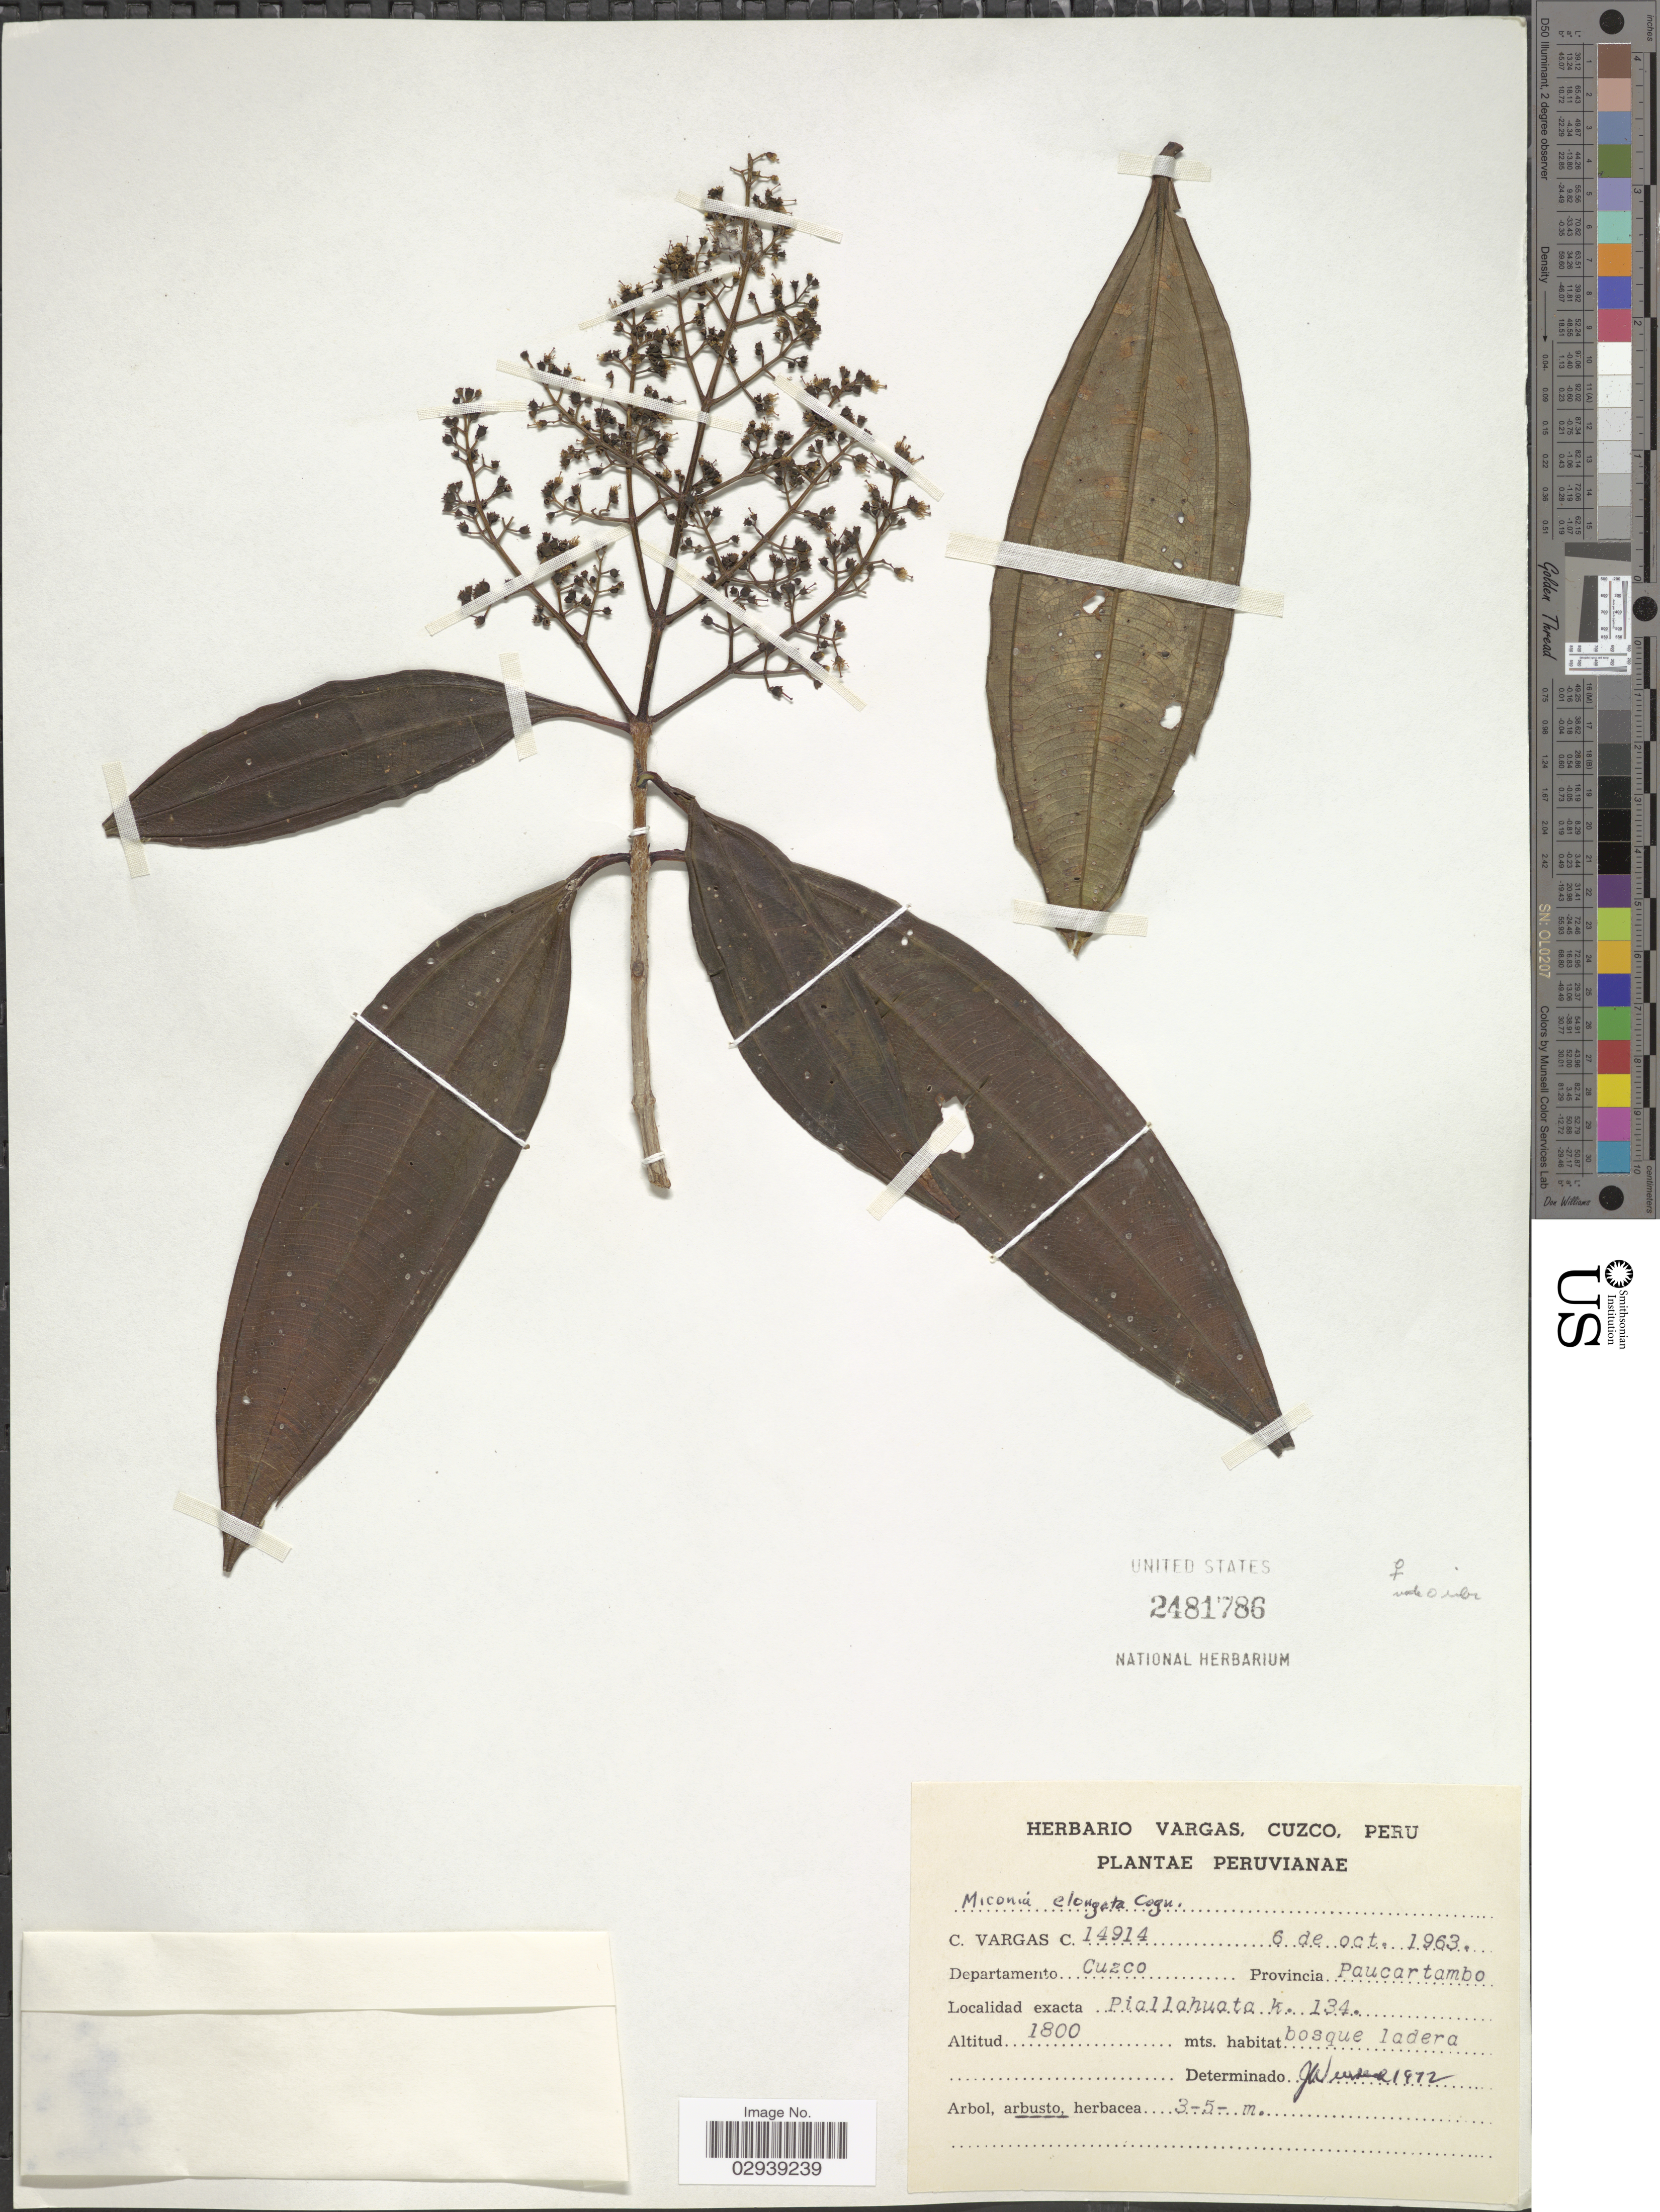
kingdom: Plantae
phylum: Tracheophyta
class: Magnoliopsida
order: Myrtales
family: Melastomataceae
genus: Miconia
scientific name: Miconia elongata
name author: Cogn.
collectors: C. Vargas Calderón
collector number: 14914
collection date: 1963-10-06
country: Peru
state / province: Cusco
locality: Departamento Cuzco. Provincia Paucartambo. Piallahuata k. 134.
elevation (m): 1800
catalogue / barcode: US 2481786